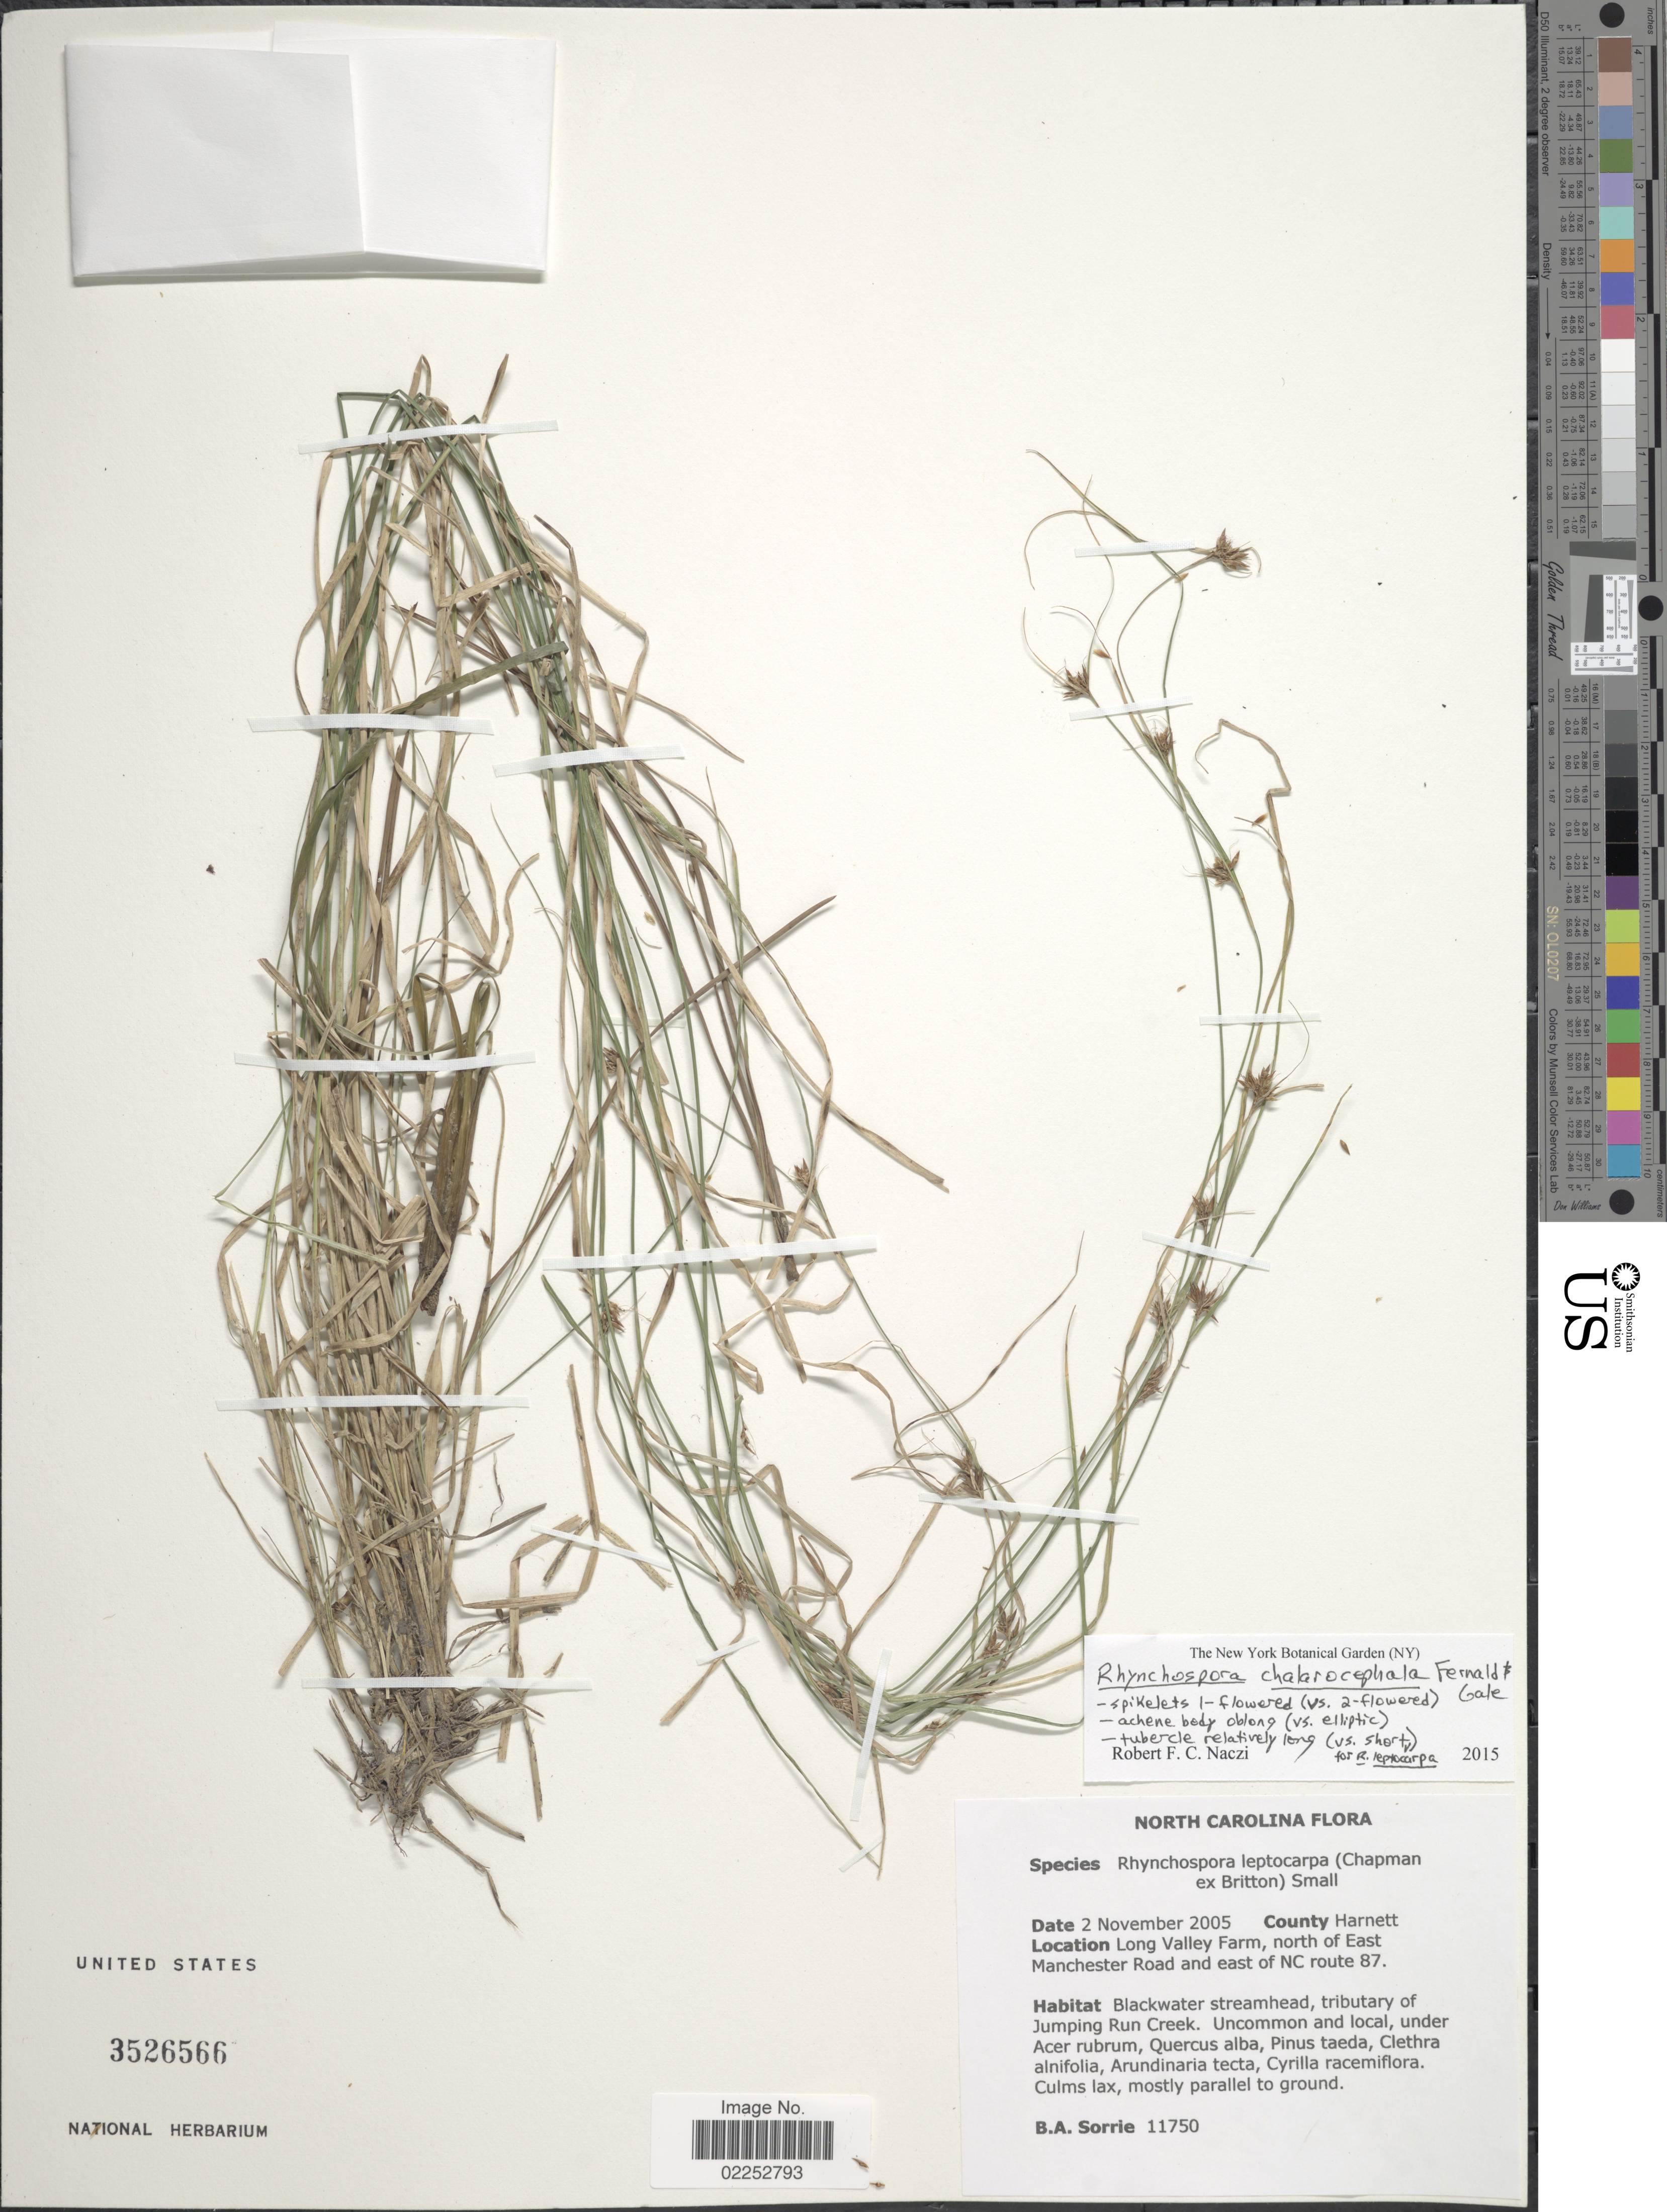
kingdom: Plantae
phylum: Tracheophyta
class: Liliopsida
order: Poales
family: Cyperaceae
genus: Rhynchospora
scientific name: Rhynchospora chalarocephala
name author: Fernald & Gale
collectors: B. Sorrie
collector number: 11750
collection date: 2005-11-02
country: United States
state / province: North Carolina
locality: County Harnett. Long Valley Farm, north of East Manchester Road and east of NC route 87, Blackwater streamhead, tributary of Jumping Run Creek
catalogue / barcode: US 3526566